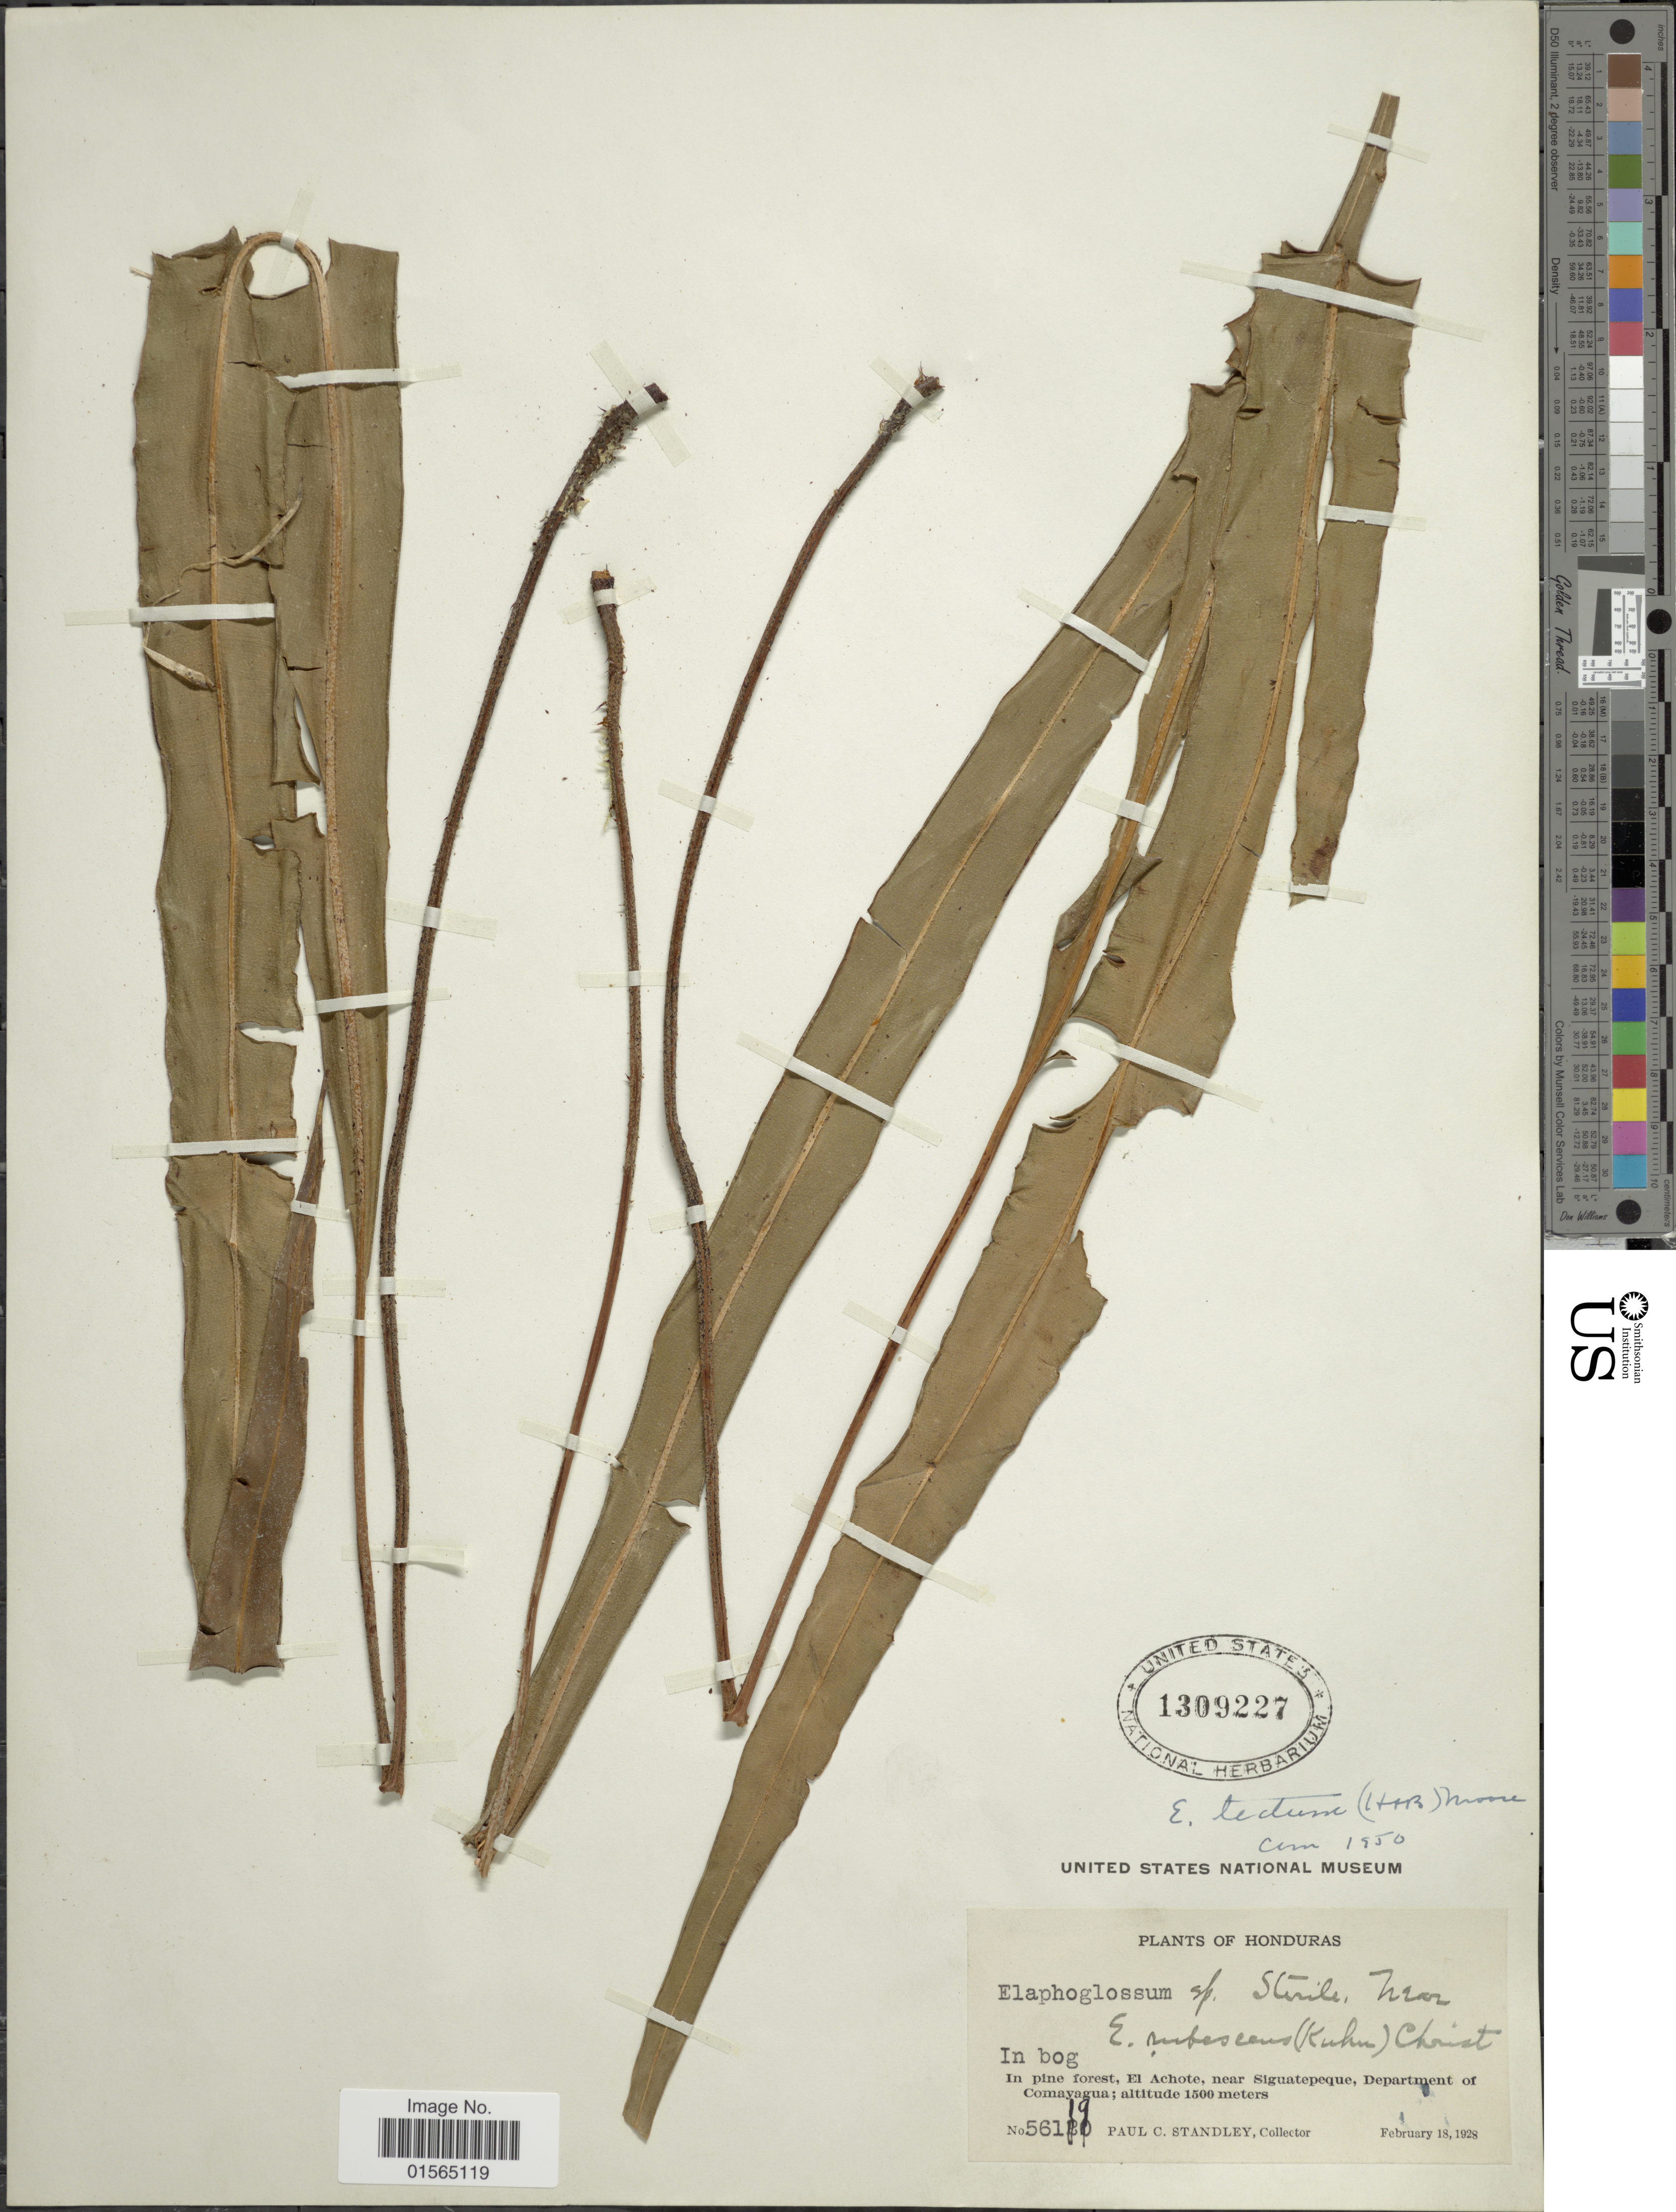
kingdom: Plantae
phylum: Tracheophyta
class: Polypodiopsida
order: Polypodiales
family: Dryopteridaceae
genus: Elaphoglossum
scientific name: Elaphoglossum tectum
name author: (Humb. & Bonpl.) Moore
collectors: P. C. Standley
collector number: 56119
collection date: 1928-02-18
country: Honduras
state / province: Comayagua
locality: In pine forest, El Achote, near Siguatepeque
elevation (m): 1500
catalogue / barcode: US 1309227